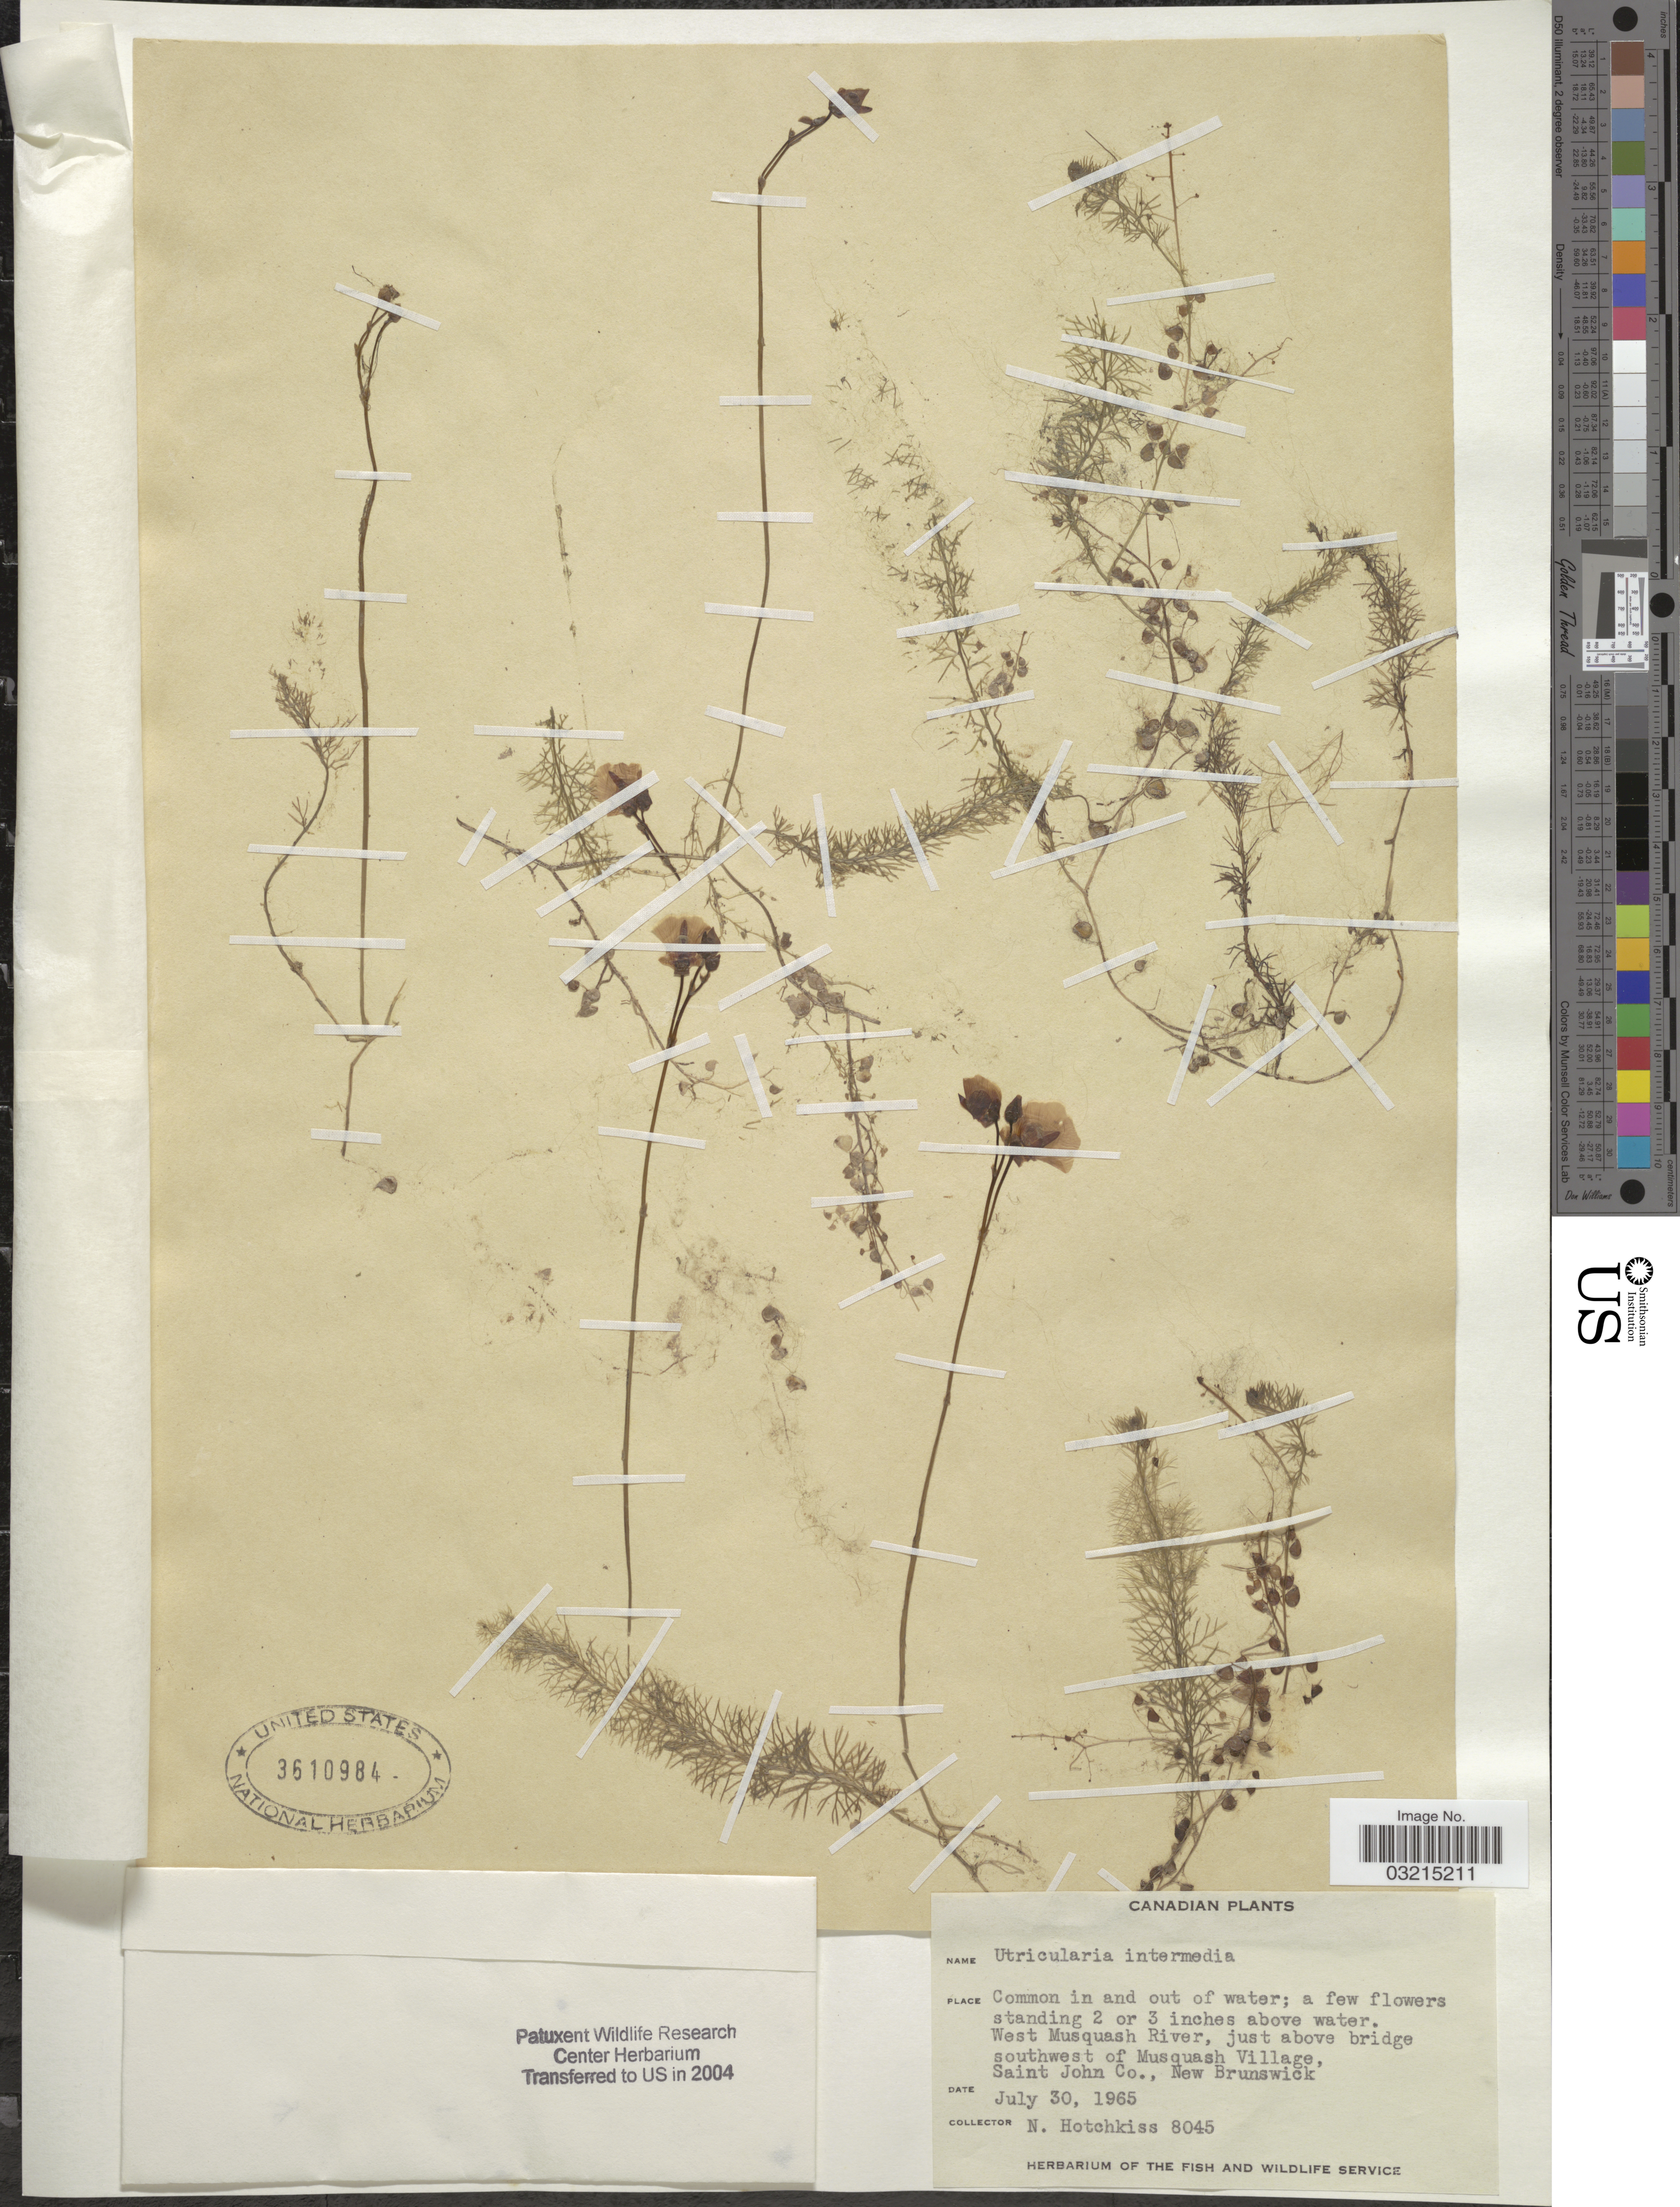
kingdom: Plantae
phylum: Tracheophyta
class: Magnoliopsida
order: Lamiales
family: Lentibulariaceae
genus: Utricularia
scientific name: Utricularia intermedia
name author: Hayne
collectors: N. Hotchkiss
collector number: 8045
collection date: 1965-07-30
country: Canada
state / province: New Brunswick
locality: West Musquash River, just above bridge southwest of Musquash Village, Saint John Co.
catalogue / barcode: US 3610984